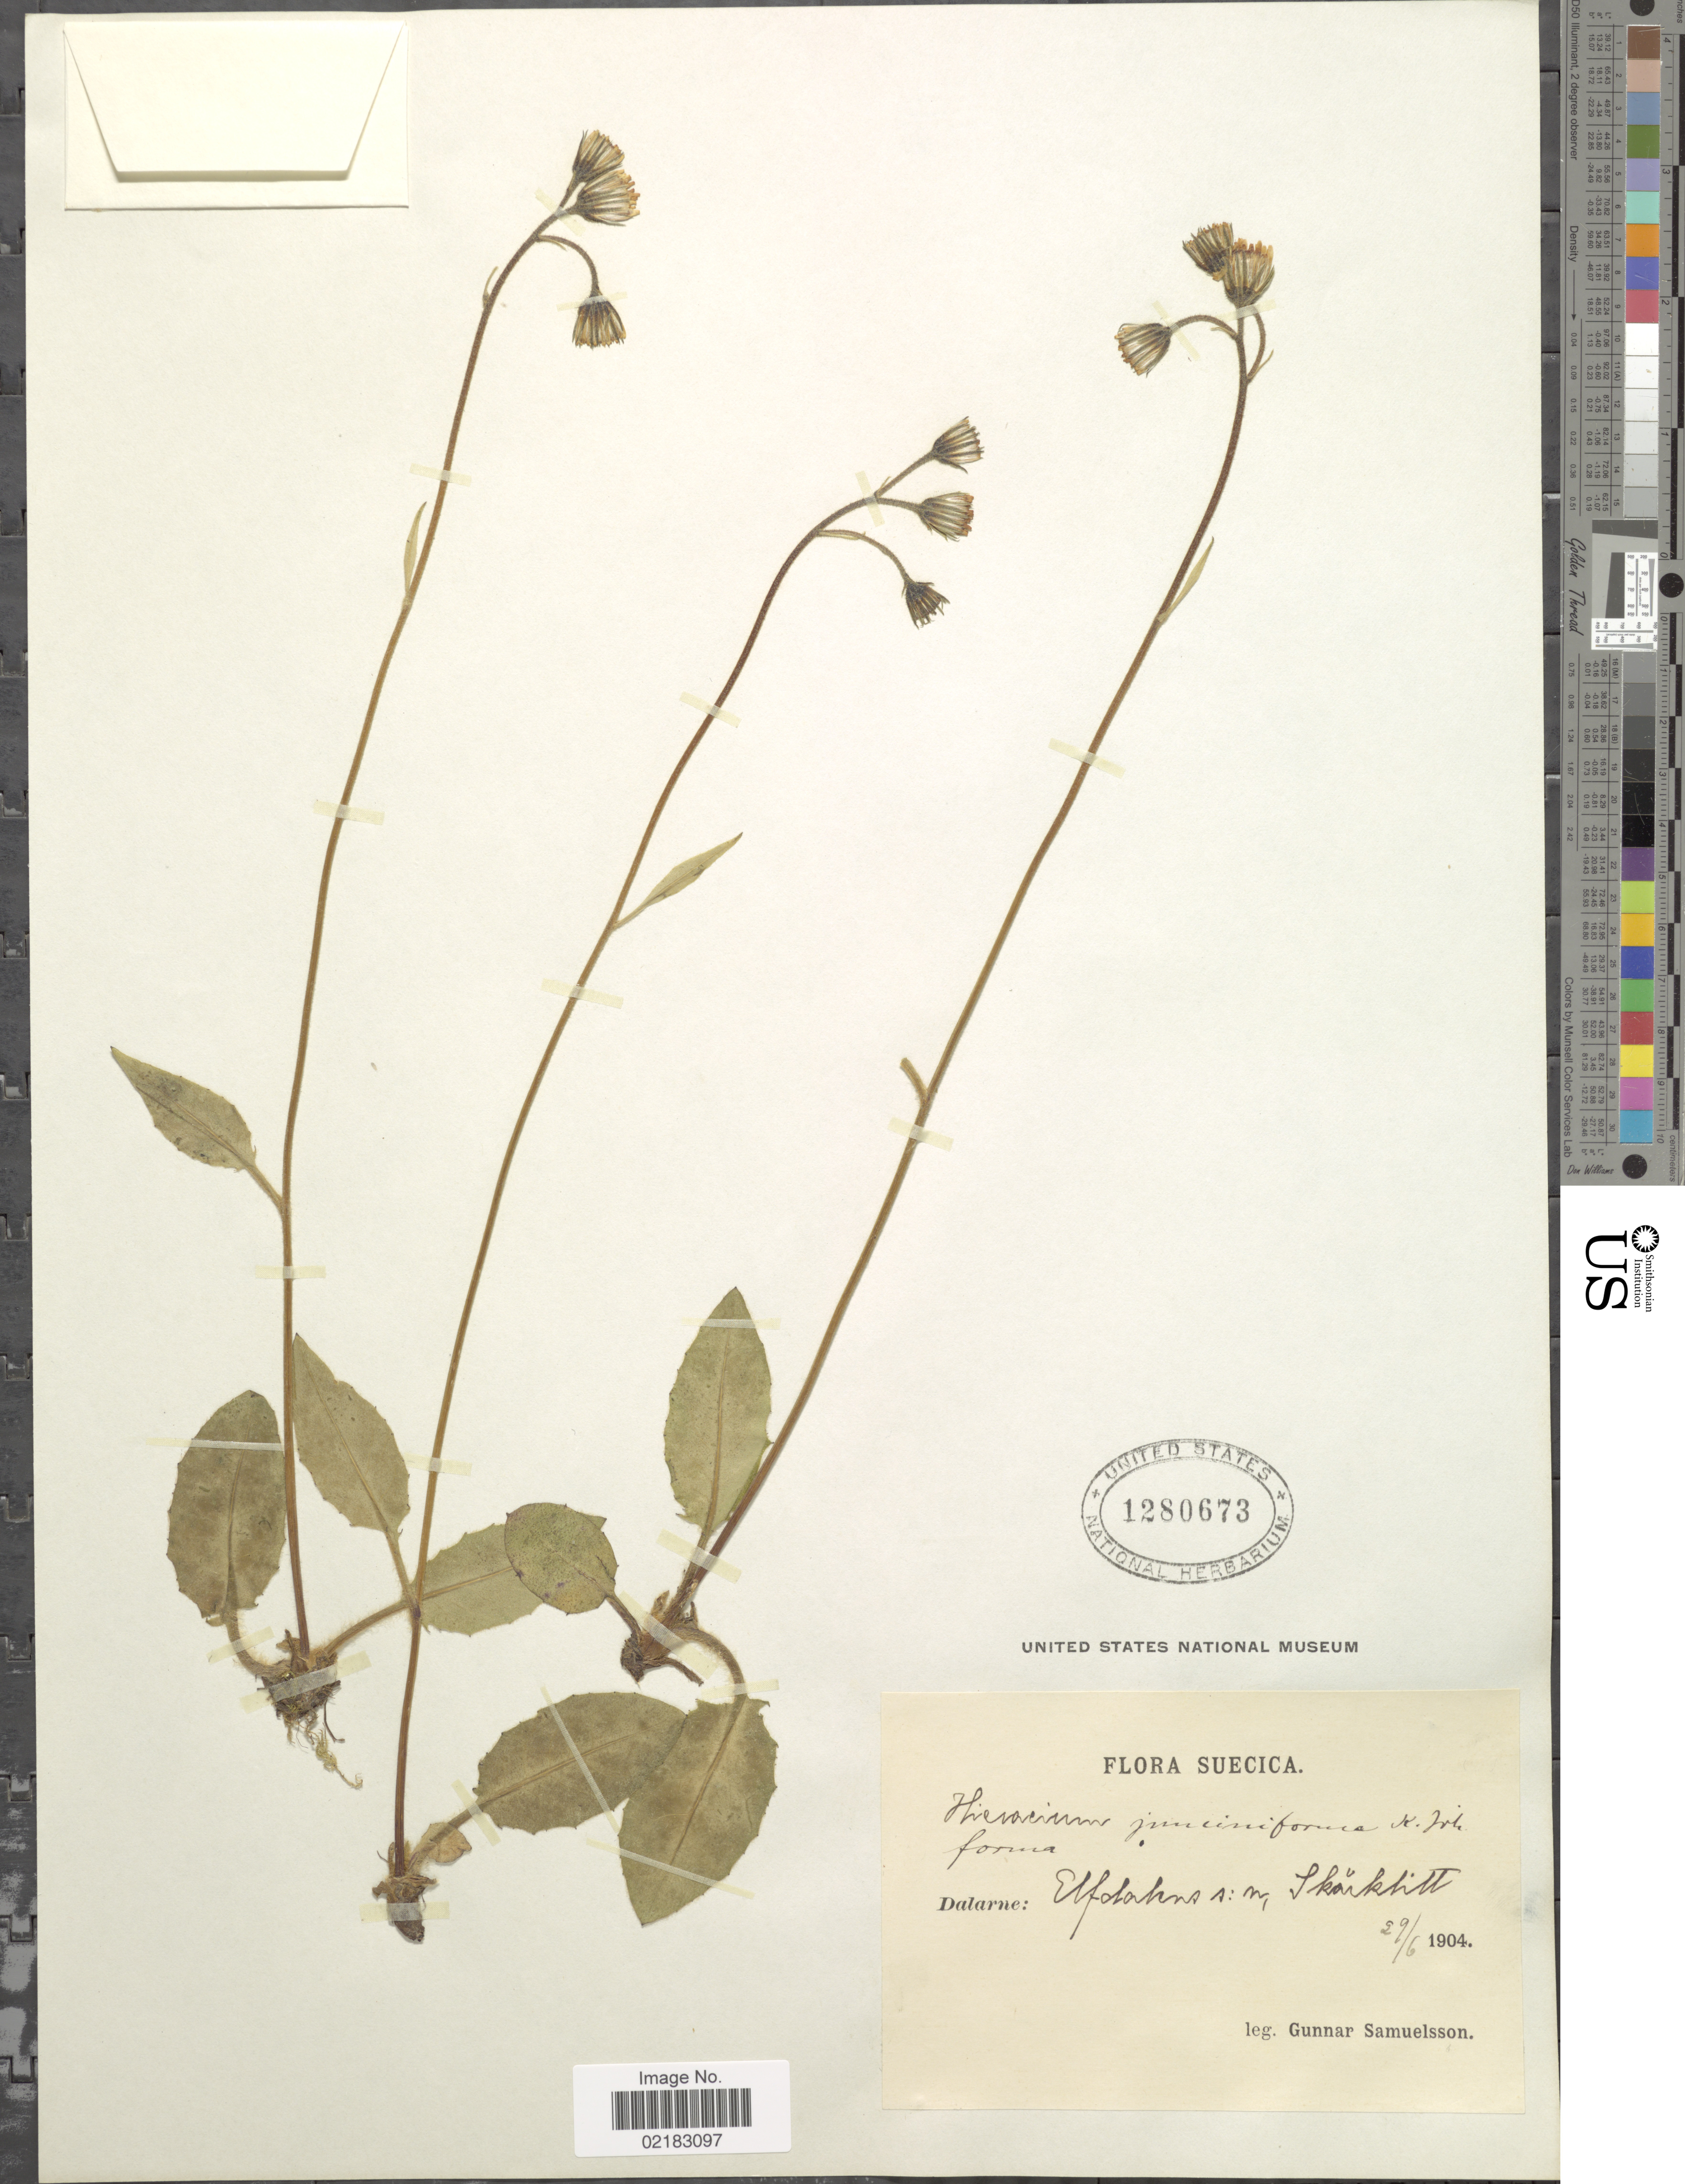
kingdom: Plantae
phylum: Tracheophyta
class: Magnoliopsida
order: Asterales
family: Asteraceae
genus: Hieracium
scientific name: Hieracium junciniforme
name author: Johanss.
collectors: G. Samuelsson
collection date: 1904-06-29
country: Sweden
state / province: Dalarna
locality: Elfdalen, Skärklitt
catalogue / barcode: US 1280673